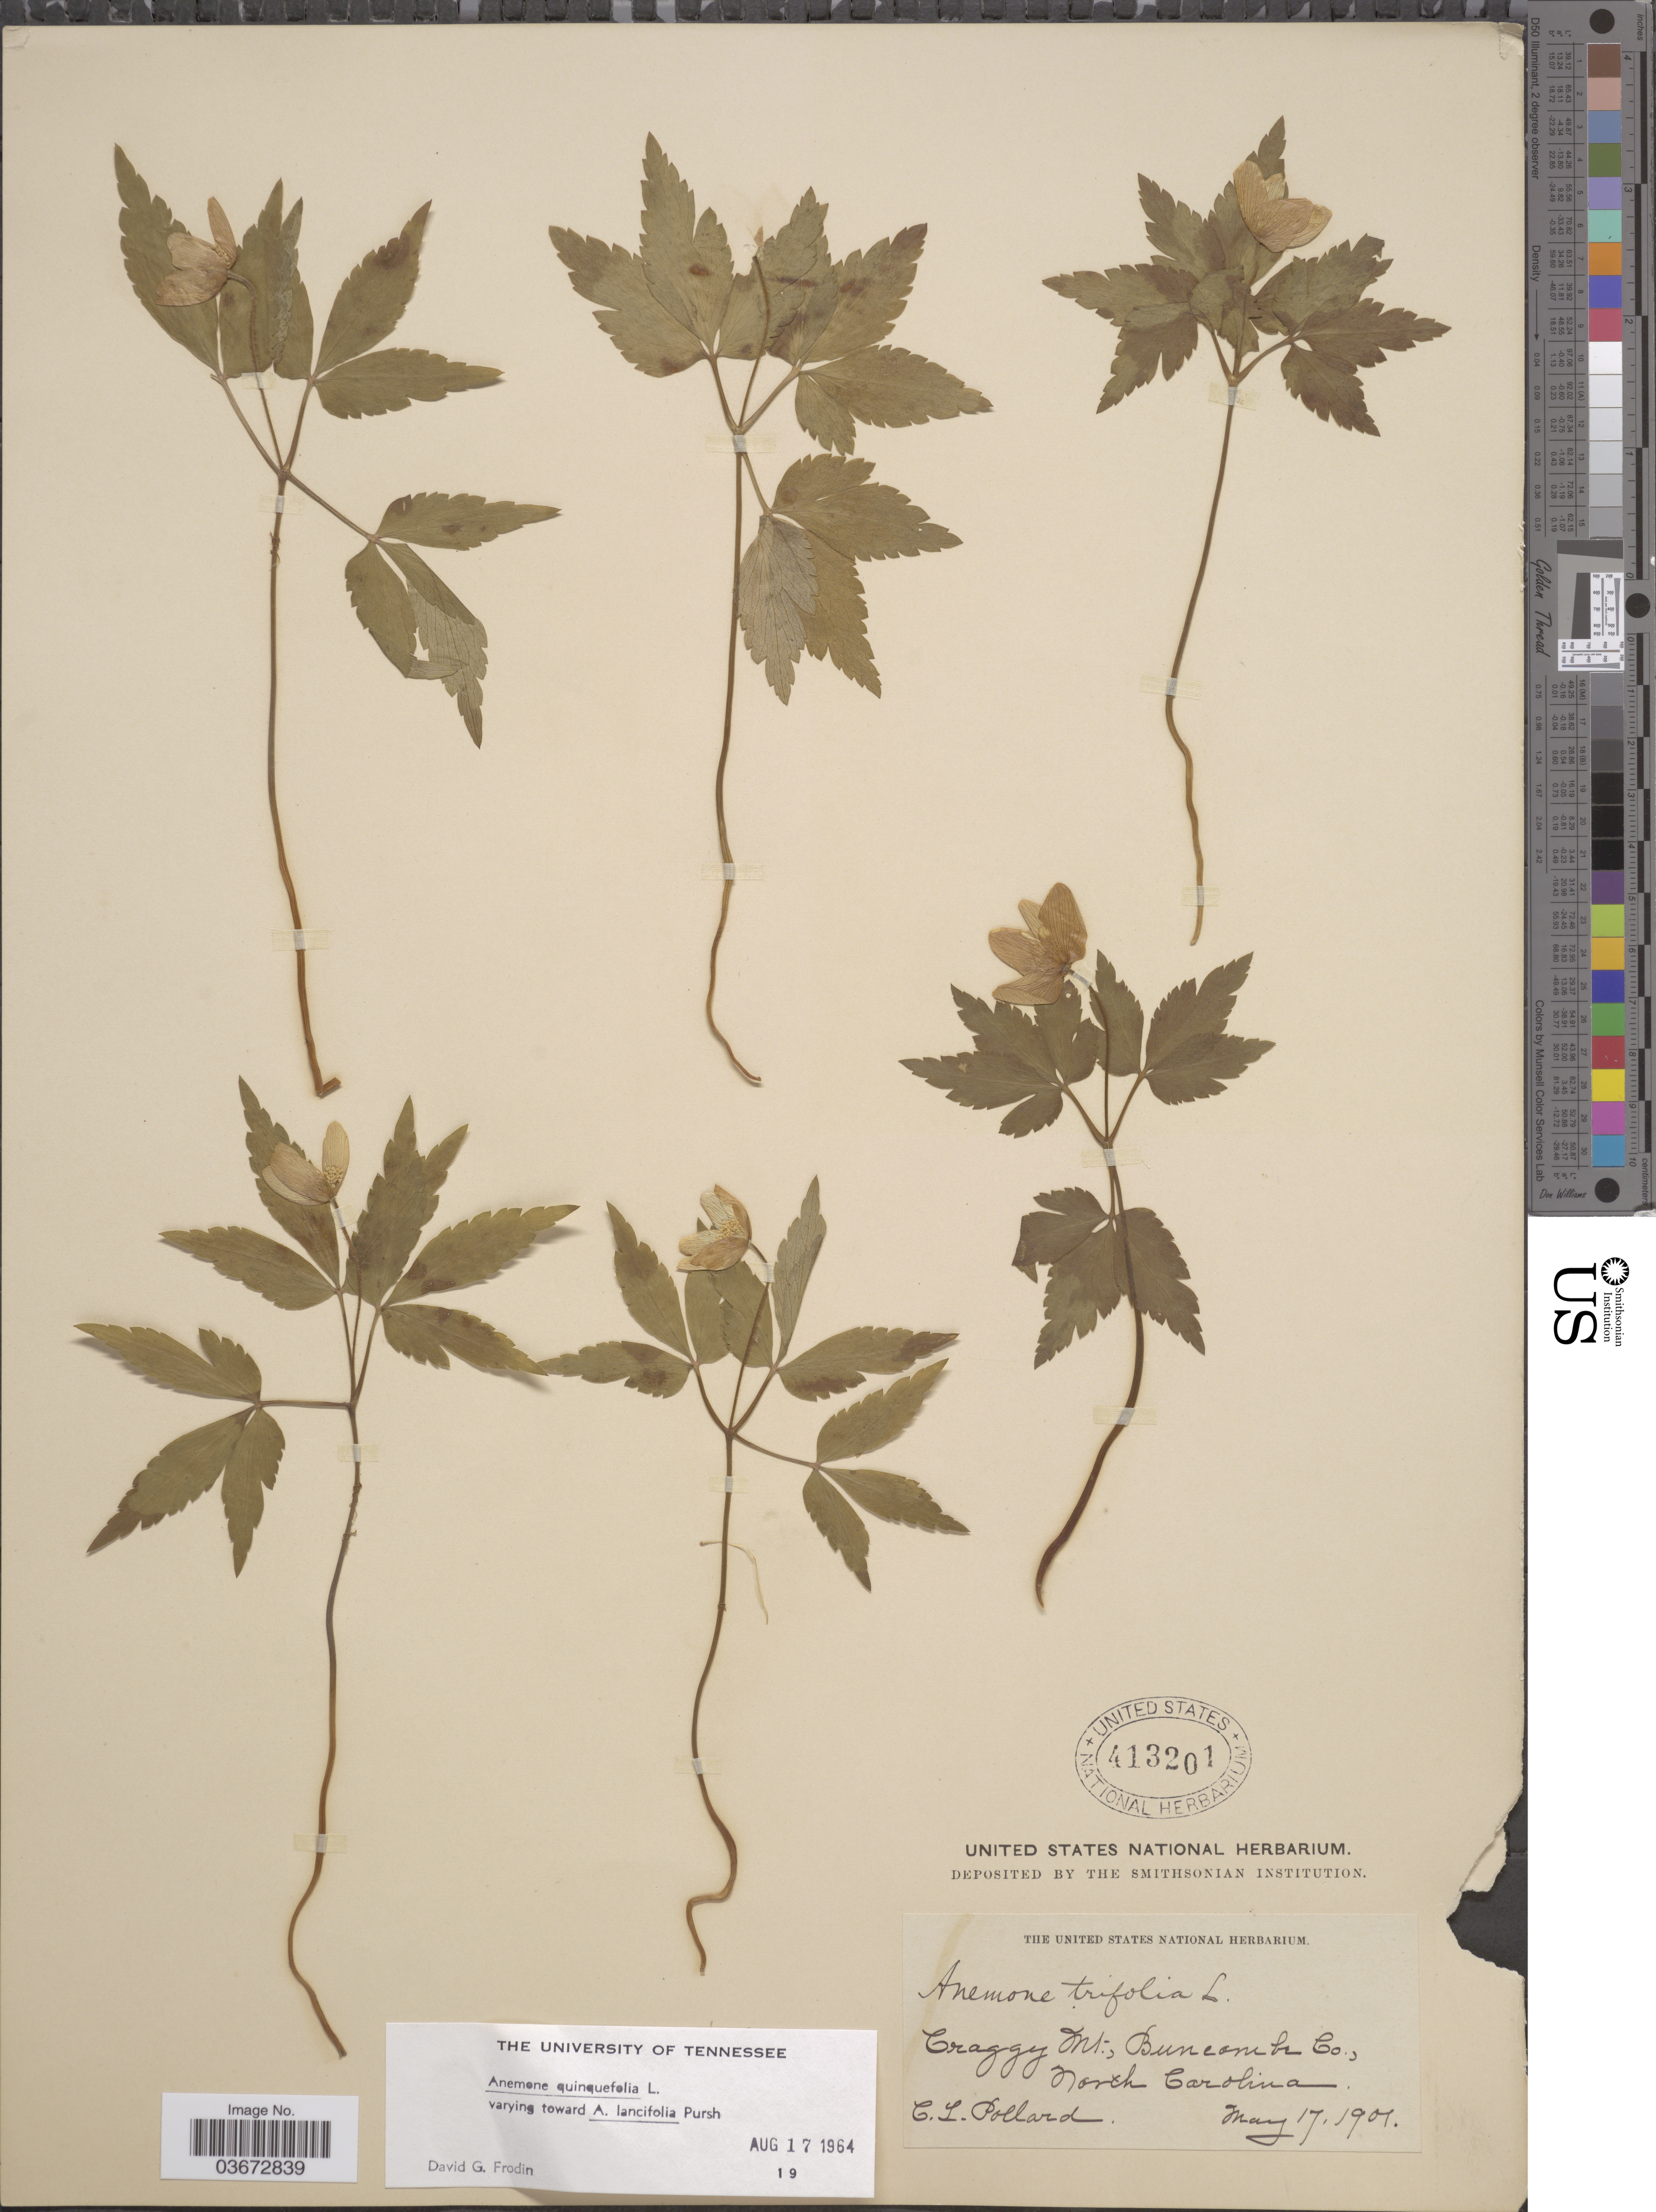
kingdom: Plantae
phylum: Tracheophyta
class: Magnoliopsida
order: Ranunculales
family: Ranunculaceae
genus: Anemone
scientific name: Anemone quinquefolia var. lancifolia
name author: (Pursh) Fosberg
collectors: C. L. Pollard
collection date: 1901-05-17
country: United States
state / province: North Carolina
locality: Craggy Mt., Buncombe Co.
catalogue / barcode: US 413201